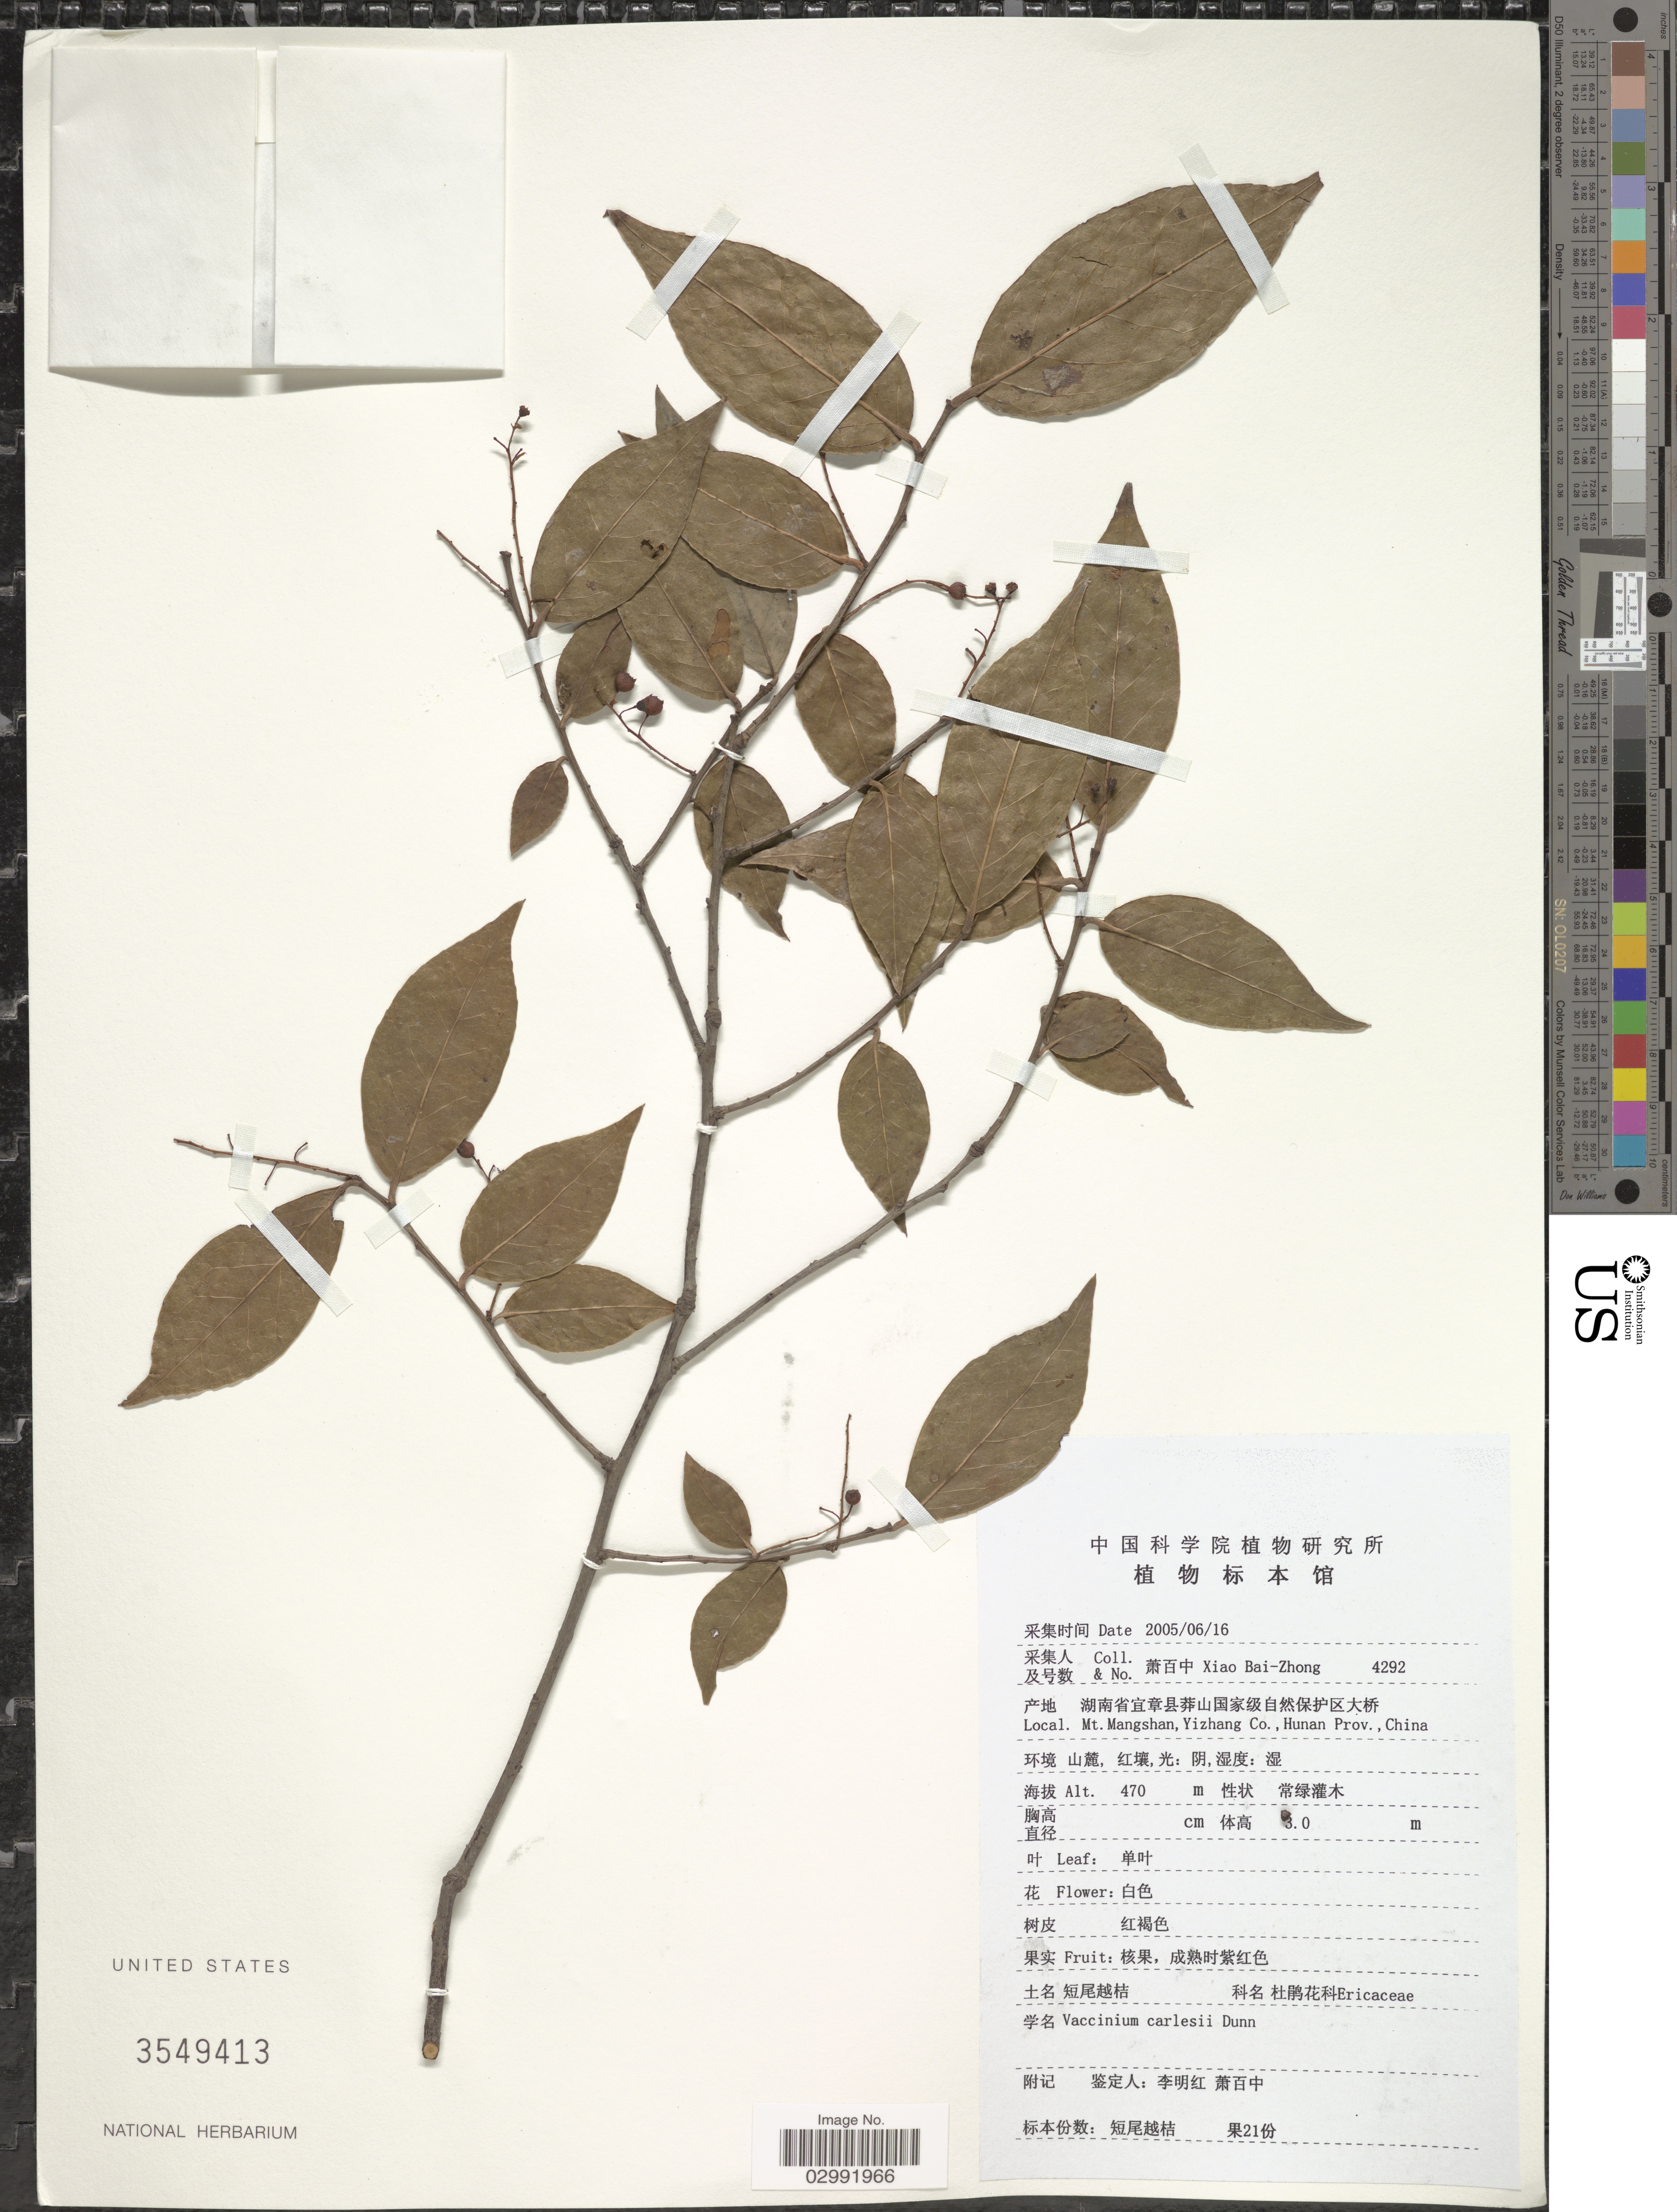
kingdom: Plantae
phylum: Tracheophyta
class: Magnoliopsida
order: Ericales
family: Ericaceae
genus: Vaccinium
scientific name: Vaccinium carlesii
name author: Dunn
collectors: B. Z. Xiao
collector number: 4292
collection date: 2005-06-16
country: China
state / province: Hunan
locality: Mt. Mangshan, Yizhang Co.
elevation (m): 470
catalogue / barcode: US 3549413